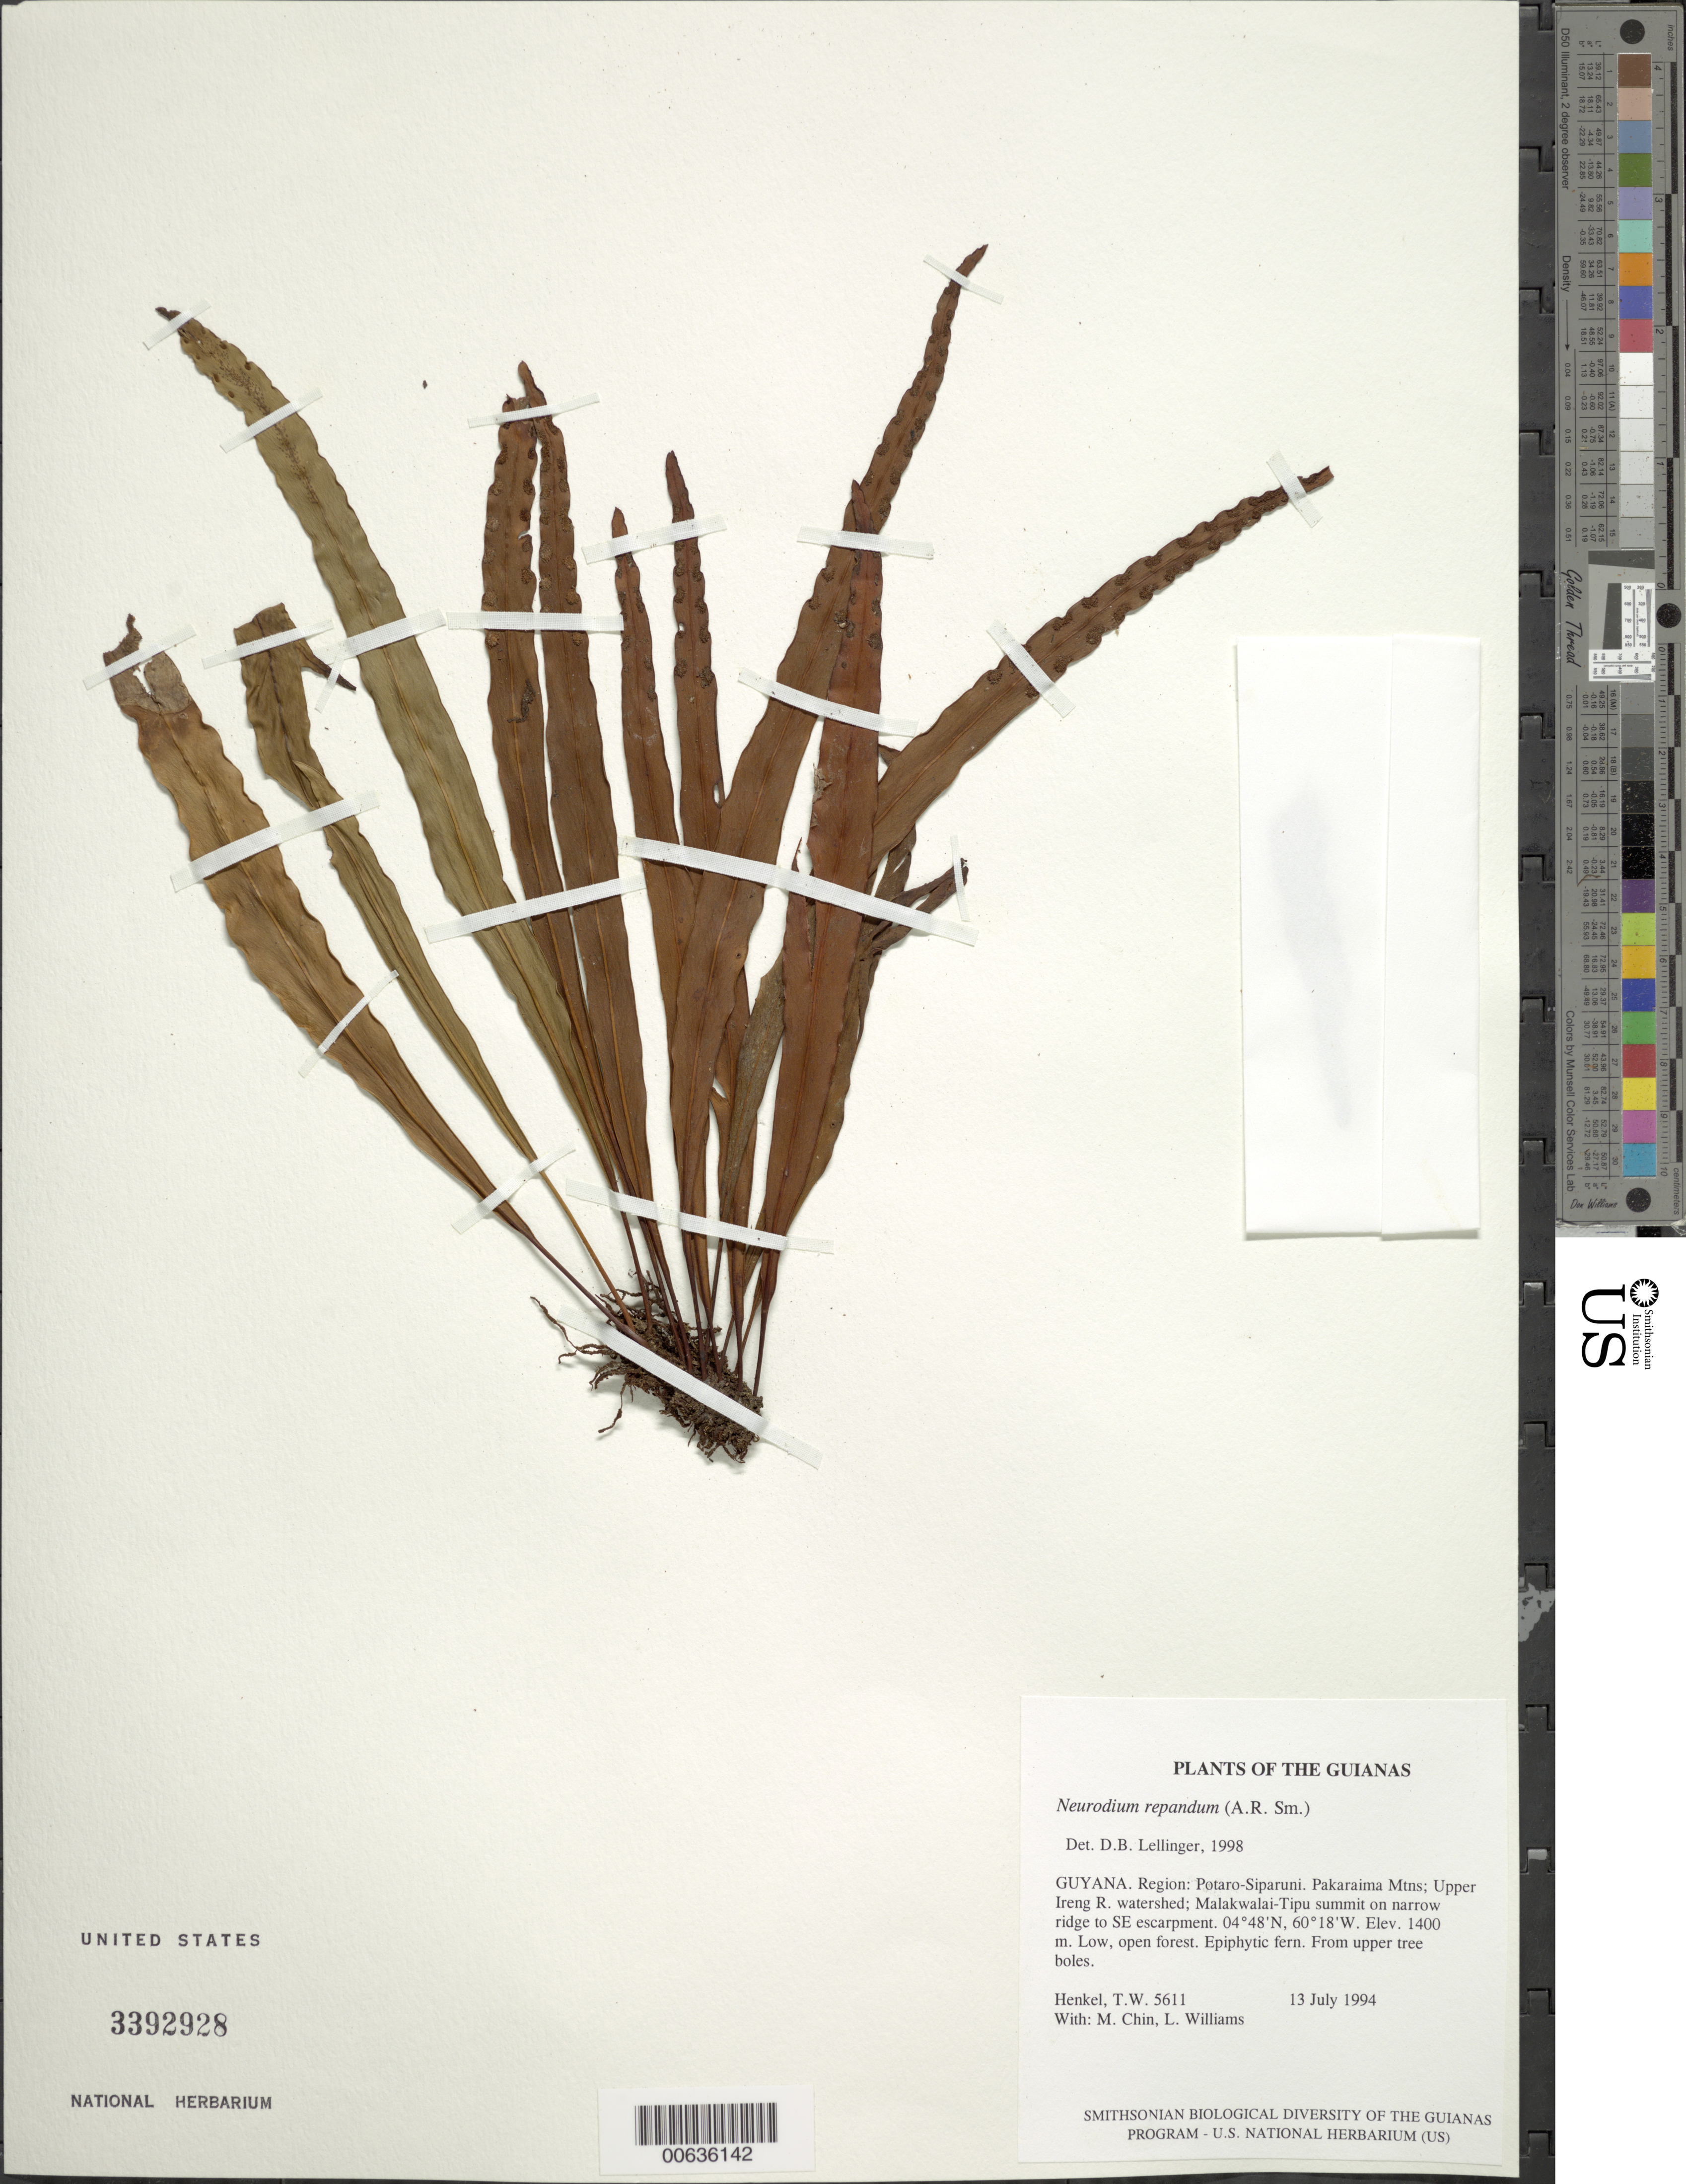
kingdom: Plantae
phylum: Tracheophyta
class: Polypodiopsida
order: Polypodiales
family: Polypodiaceae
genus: Pleopeltis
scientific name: Pleopeltis repanda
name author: A.R. Sm.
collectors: T. Henkel, M. Chin & L. Williams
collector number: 5611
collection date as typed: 13 July 1994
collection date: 1994-07-13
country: Guyana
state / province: Potaro-Siparuni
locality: Pakaraima Mtns; Upper Ireng R. watershed; Malakwalai-Tipu summit on narrow ridge to SE escarpment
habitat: Low, open forest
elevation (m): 1400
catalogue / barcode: US 3392928